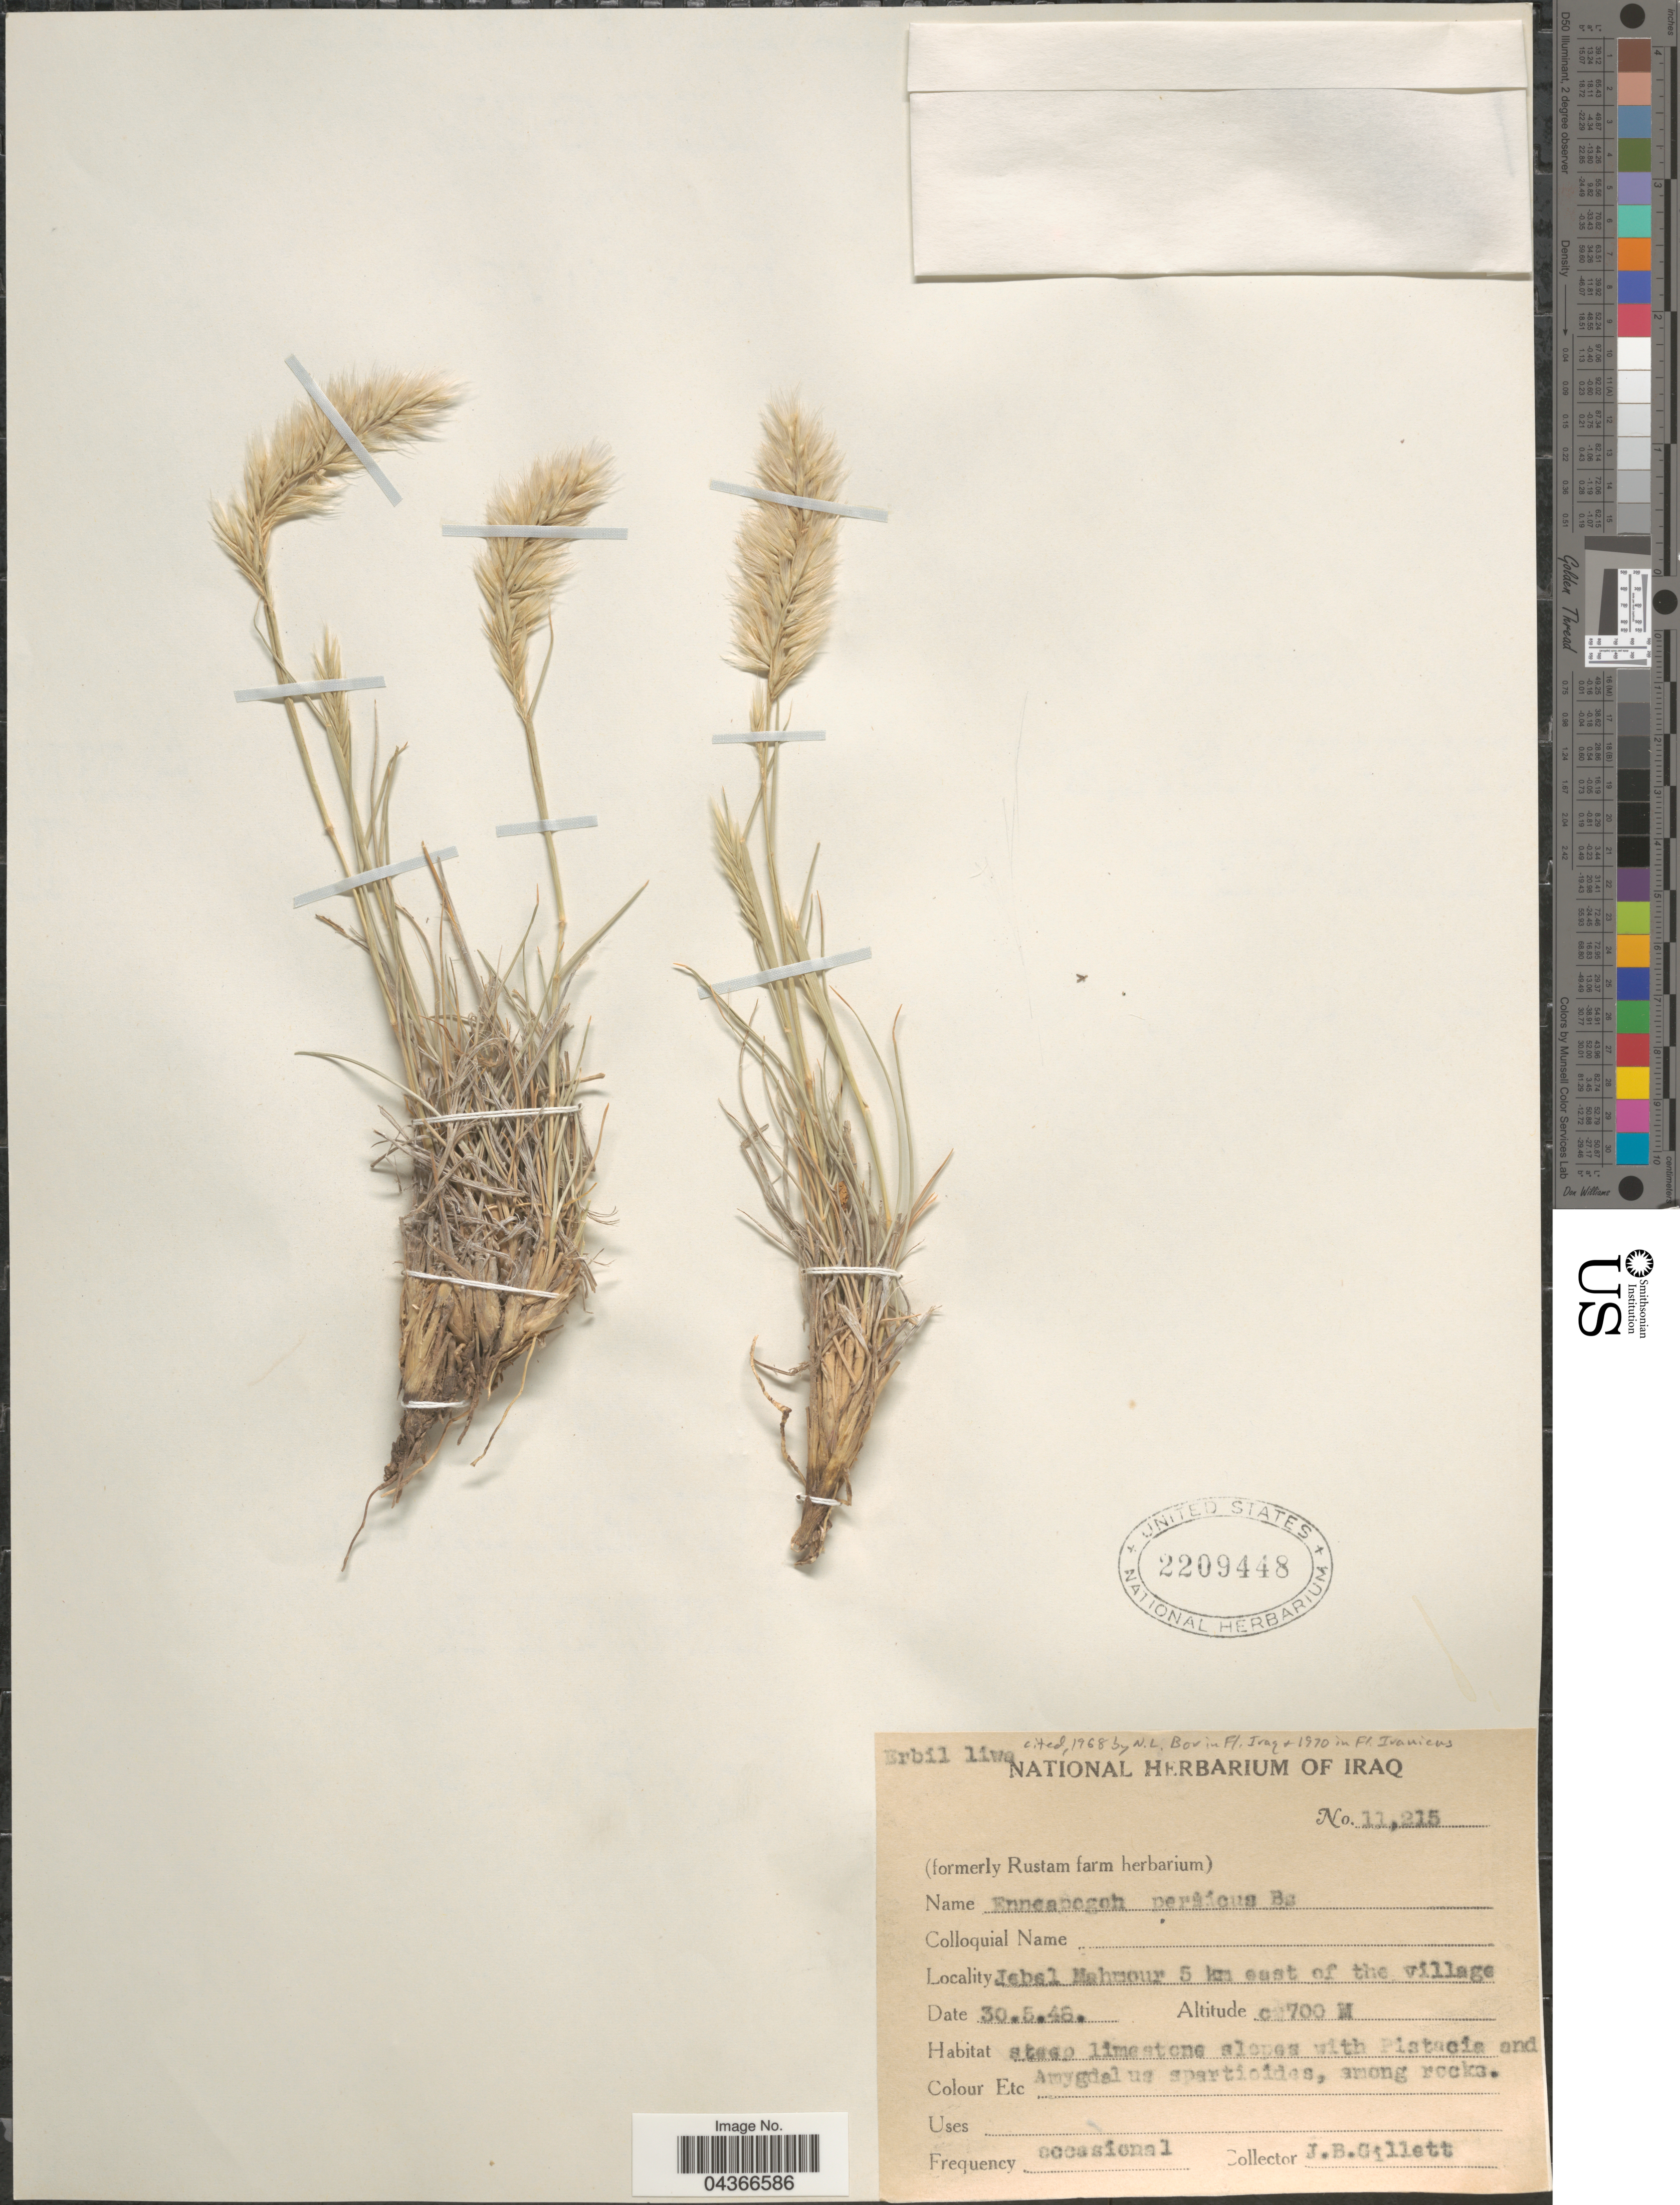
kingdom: Plantae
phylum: Tracheophyta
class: Liliopsida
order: Poales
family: Poaceae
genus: Enneapogon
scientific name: Enneapogon persicus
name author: Boiss.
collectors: J. B. Gillett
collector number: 11215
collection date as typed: Transcribed d/m/y: 30/5/48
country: Iraq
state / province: Arbīl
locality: Erbil liwa. Jebel Mahmour 5 km east of the village.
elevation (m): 700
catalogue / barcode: US 2209448